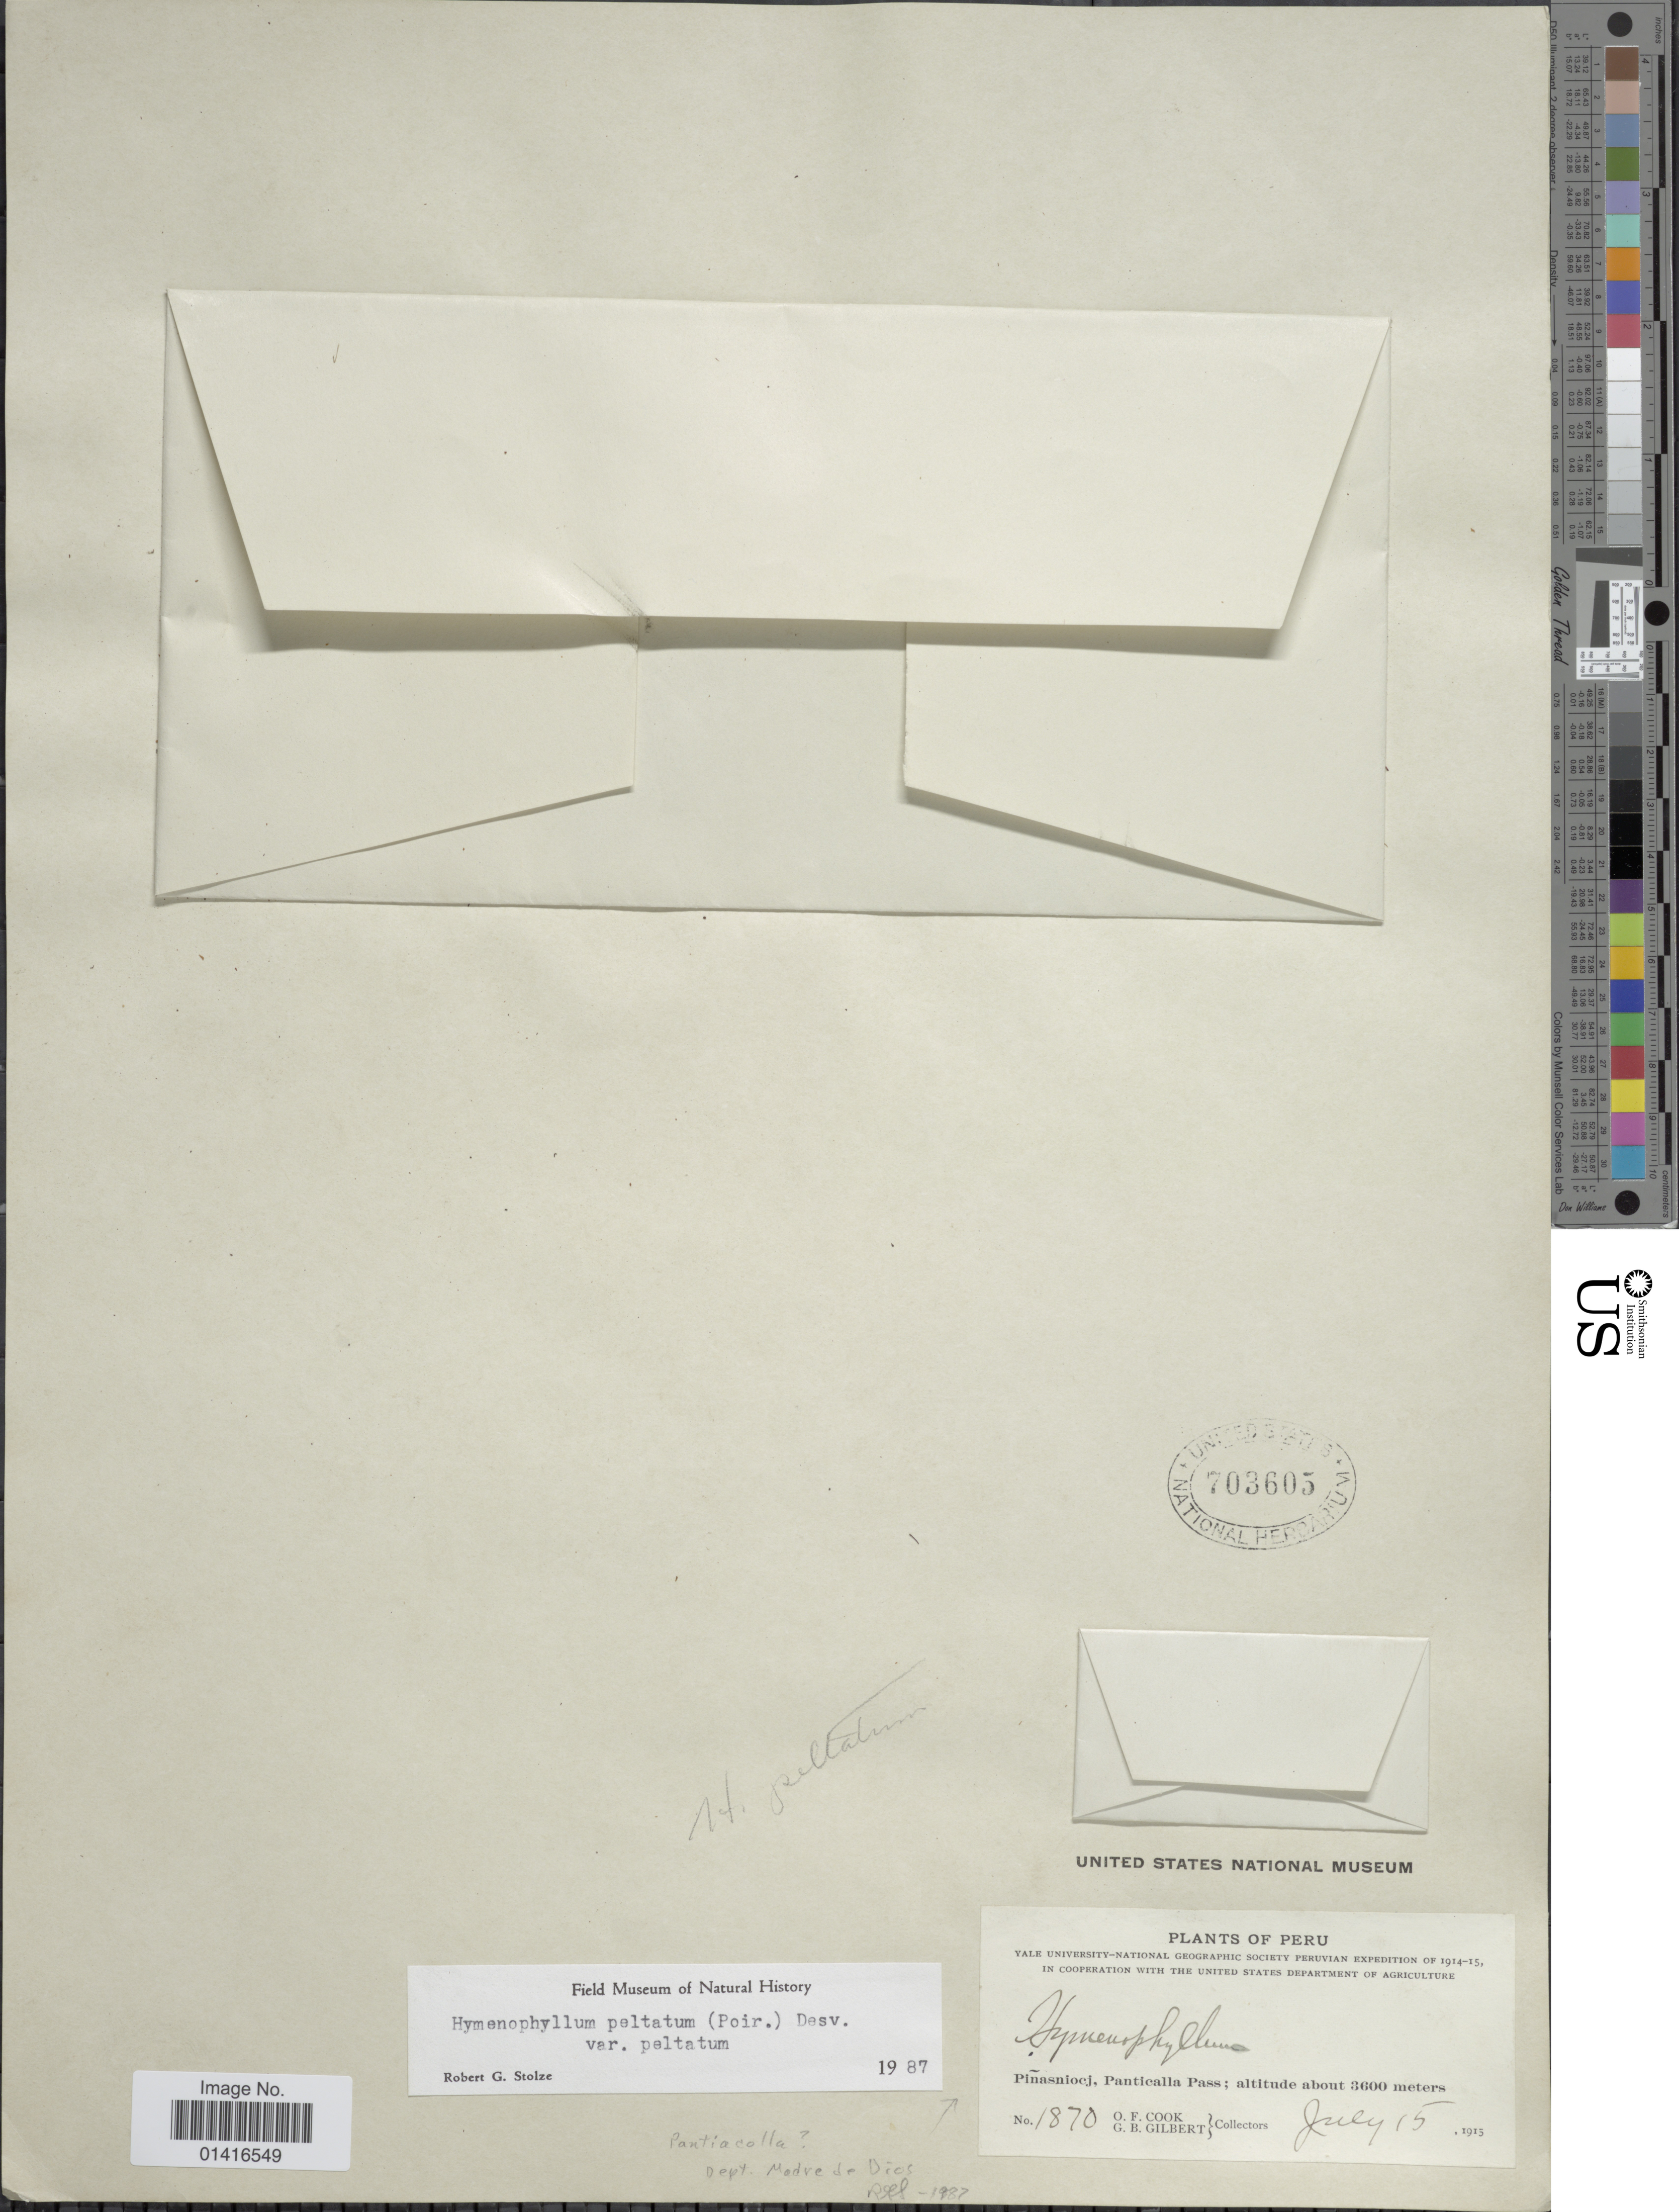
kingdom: Plantae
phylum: Tracheophyta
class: Polypodiopsida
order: Hymenophyllales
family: Hymenophyllaceae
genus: Hymenophyllum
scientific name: Hymenophyllum peltatum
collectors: O. F. Cook & G. B. Gilbert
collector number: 1870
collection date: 1915-07-15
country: Peru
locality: Piñasniocj, Panticalla Pass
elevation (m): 3600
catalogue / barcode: US 703605